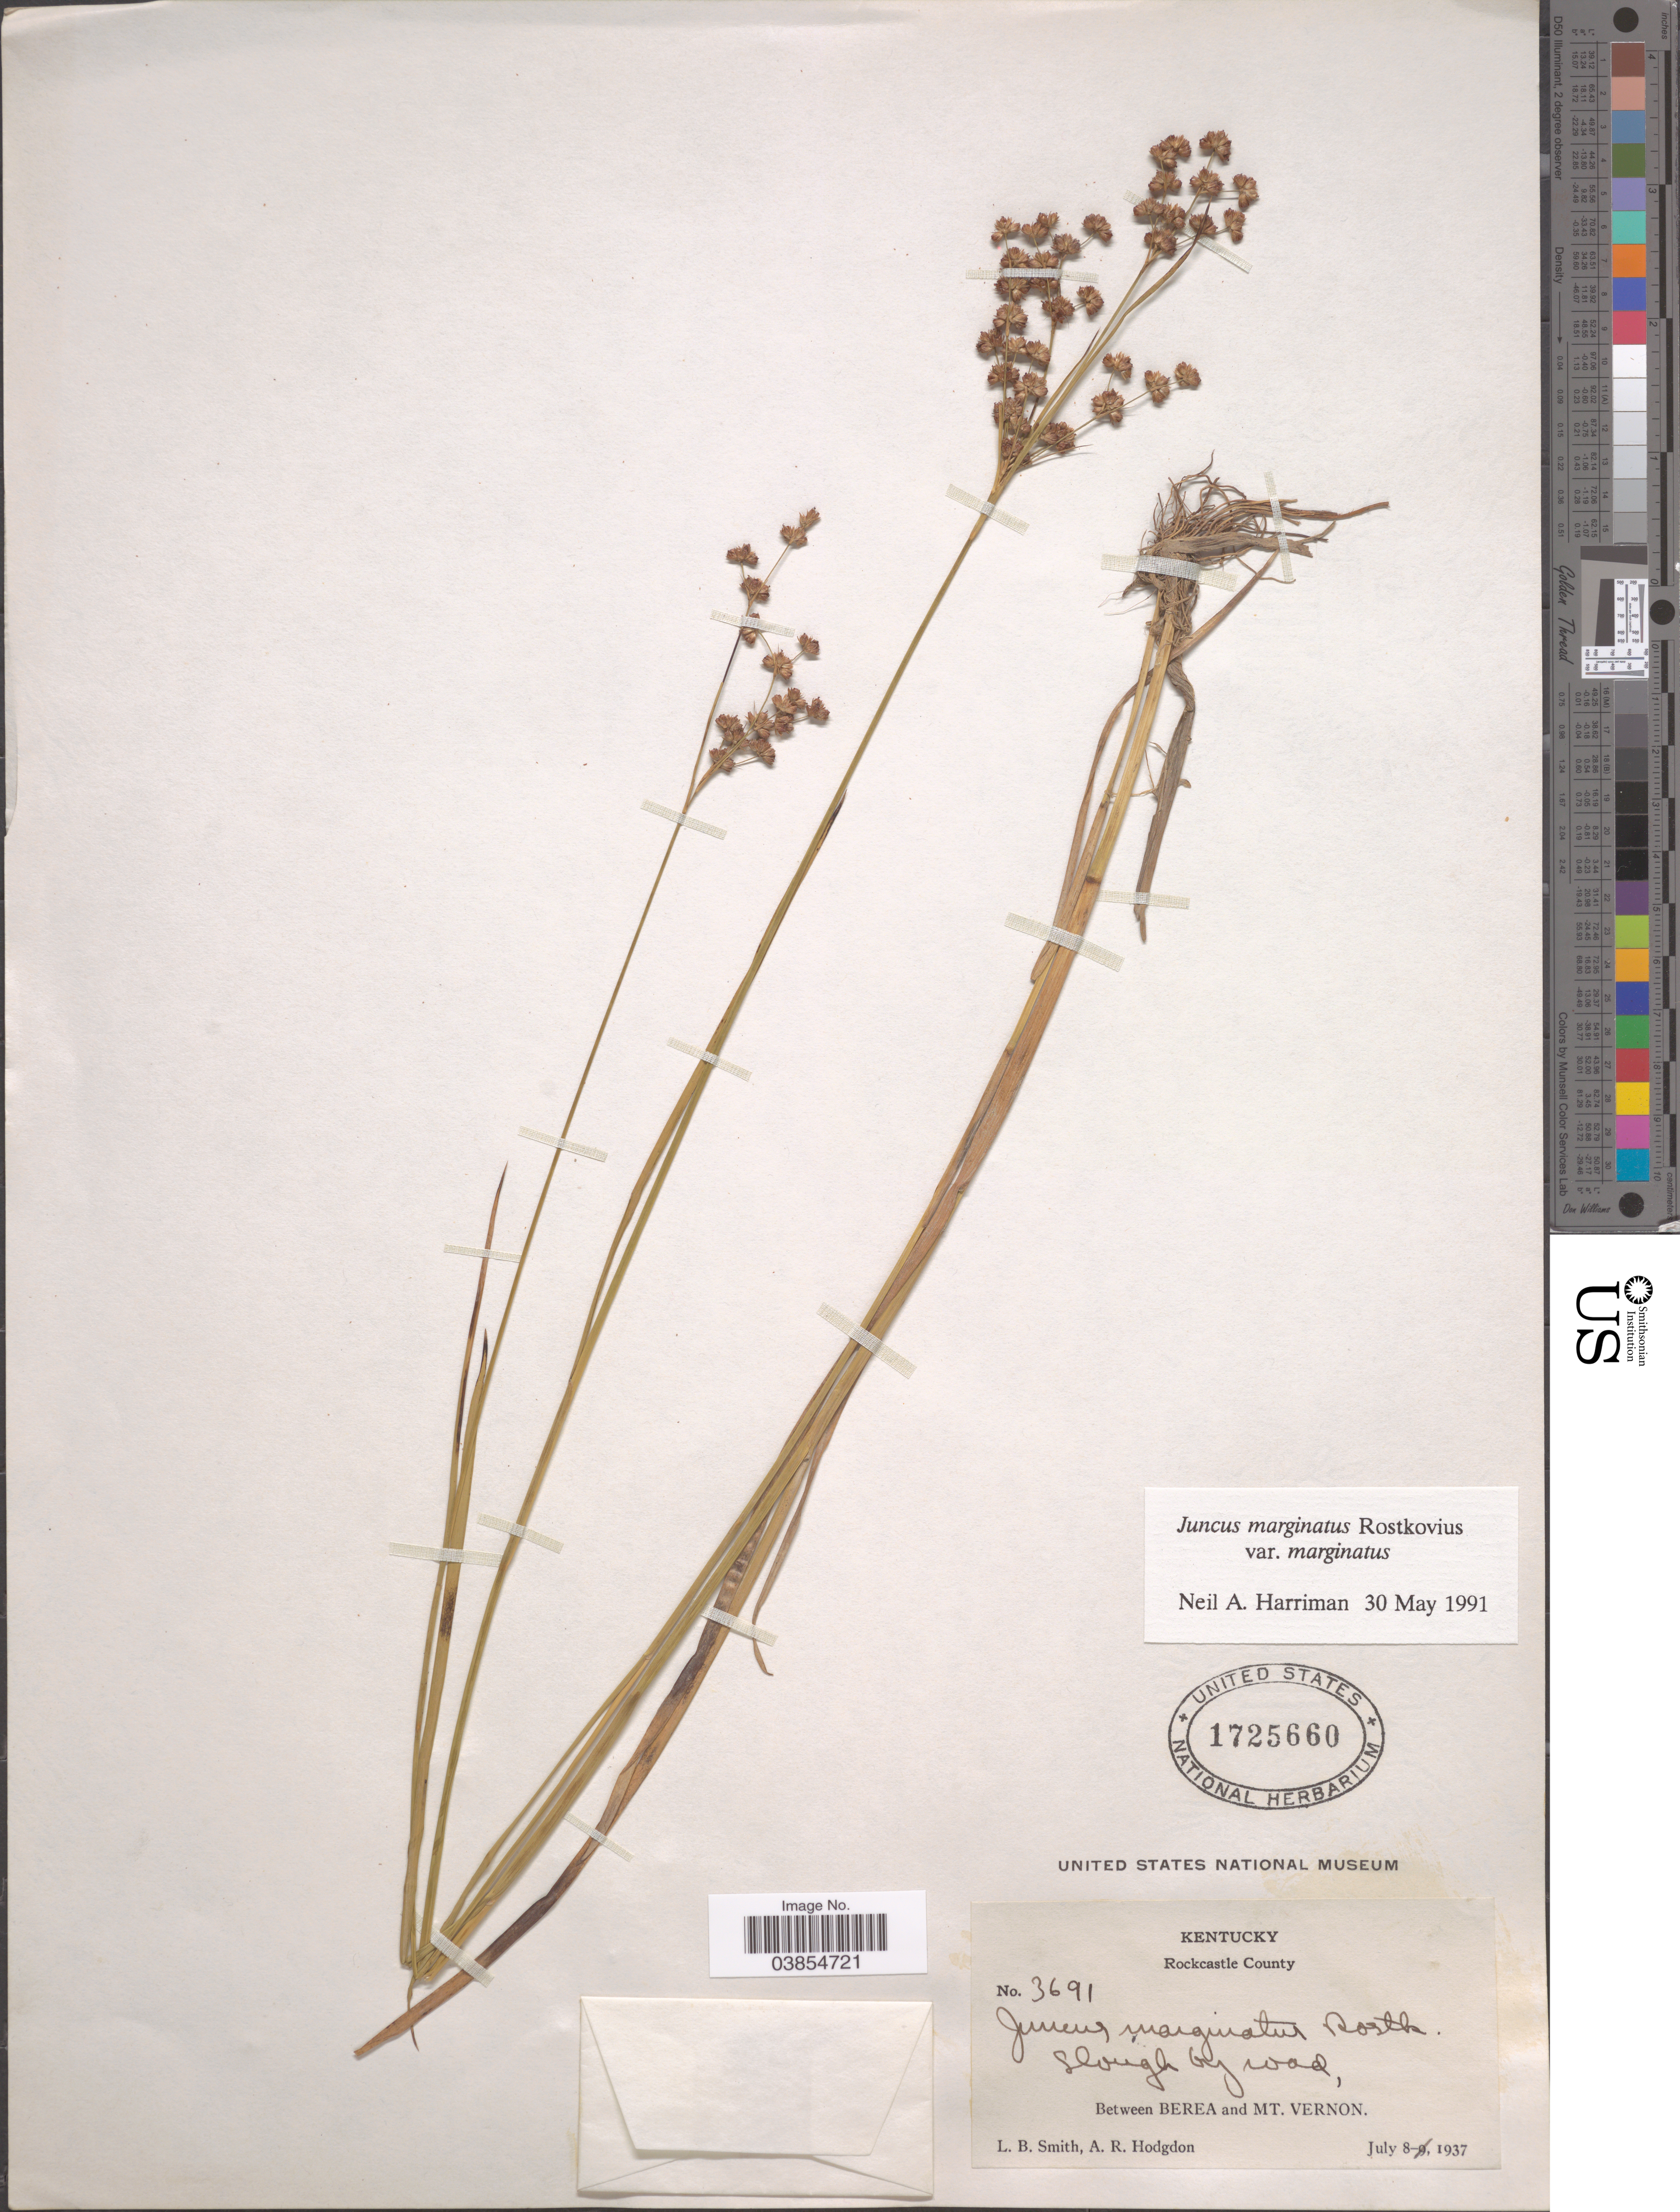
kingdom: Plantae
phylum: Tracheophyta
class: Liliopsida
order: Poales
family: Juncaceae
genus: Juncus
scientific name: Juncus marginatus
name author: Rostk.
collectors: L. Smith & A. R. Hodgdon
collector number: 3691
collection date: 1937-07-08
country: United States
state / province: Kentucky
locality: Rockcastle County. Between Berea and Mt. Vernon.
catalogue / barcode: US 1725660